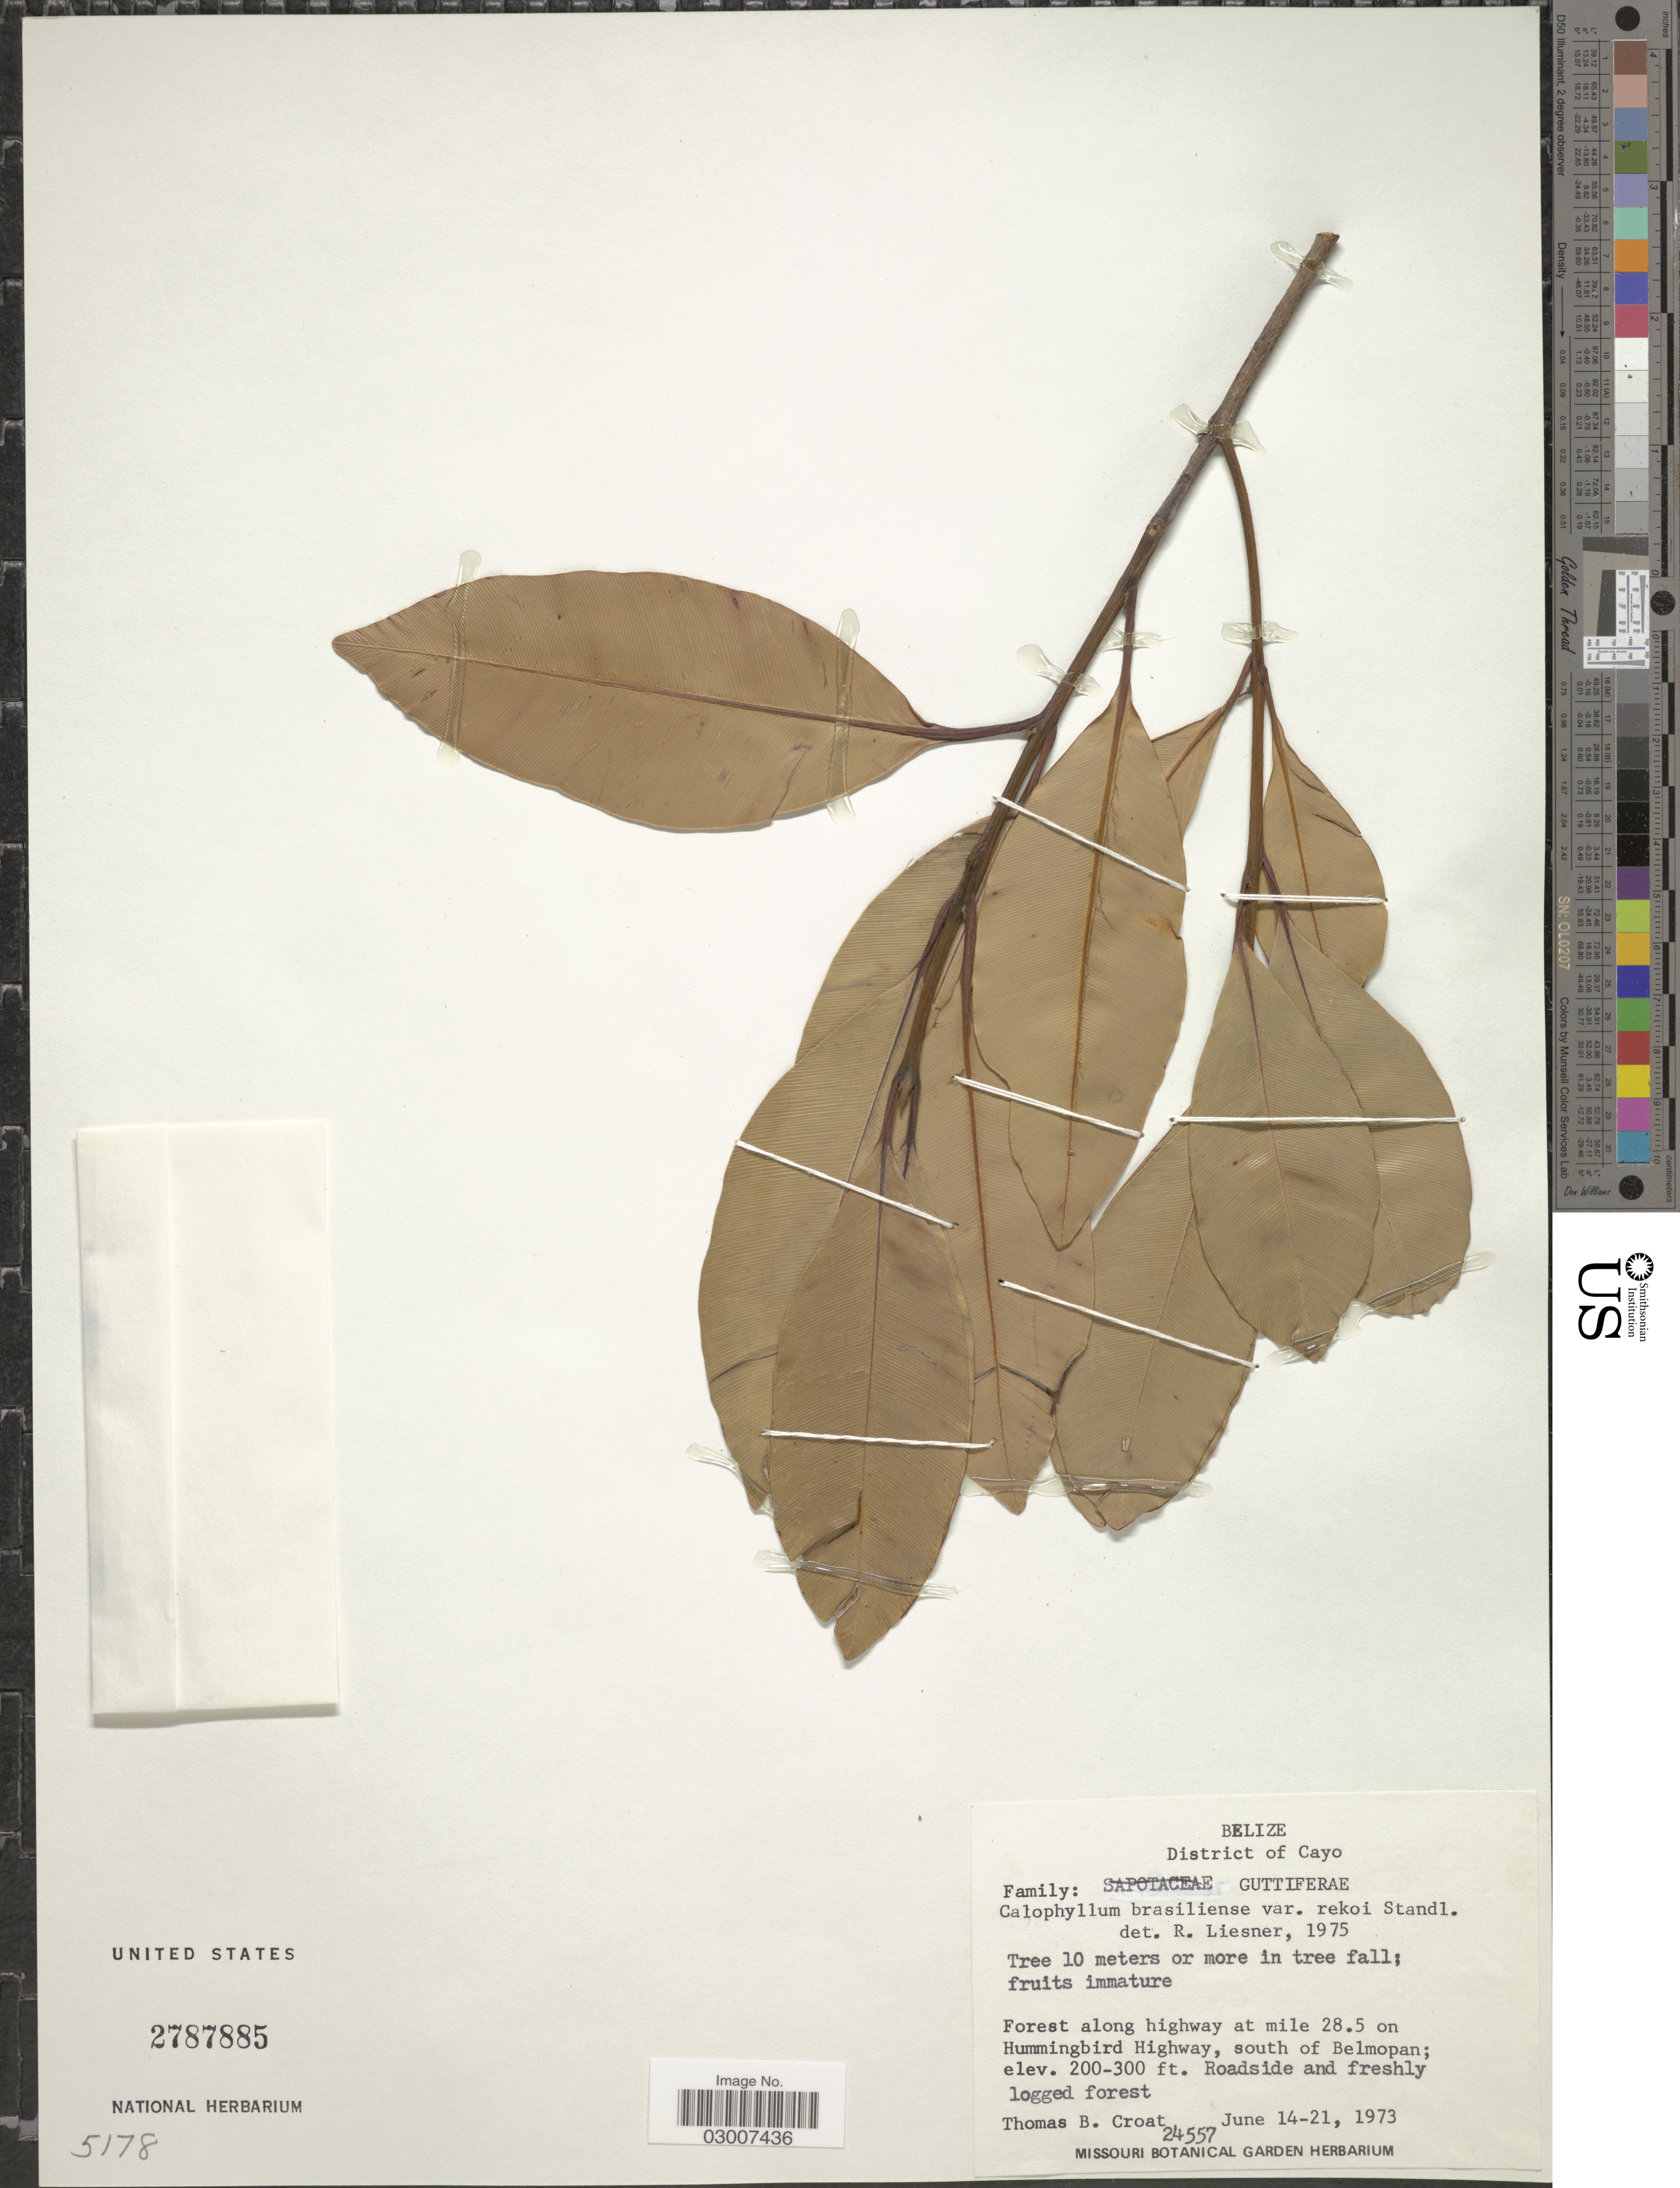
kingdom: Plantae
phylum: Tracheophyta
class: Magnoliopsida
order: Malpighiales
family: Calophyllaceae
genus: Calophyllum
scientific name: Calophyllum brasiliense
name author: Cambess.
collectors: T. B. Croat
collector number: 24557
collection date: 1973-06-14/1973-06-21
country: Belize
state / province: Cayo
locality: District of Cayo. Forest along highway at mile 28.5 on Hummingbird Highway, south of Belmopan.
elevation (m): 61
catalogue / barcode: US 2787885